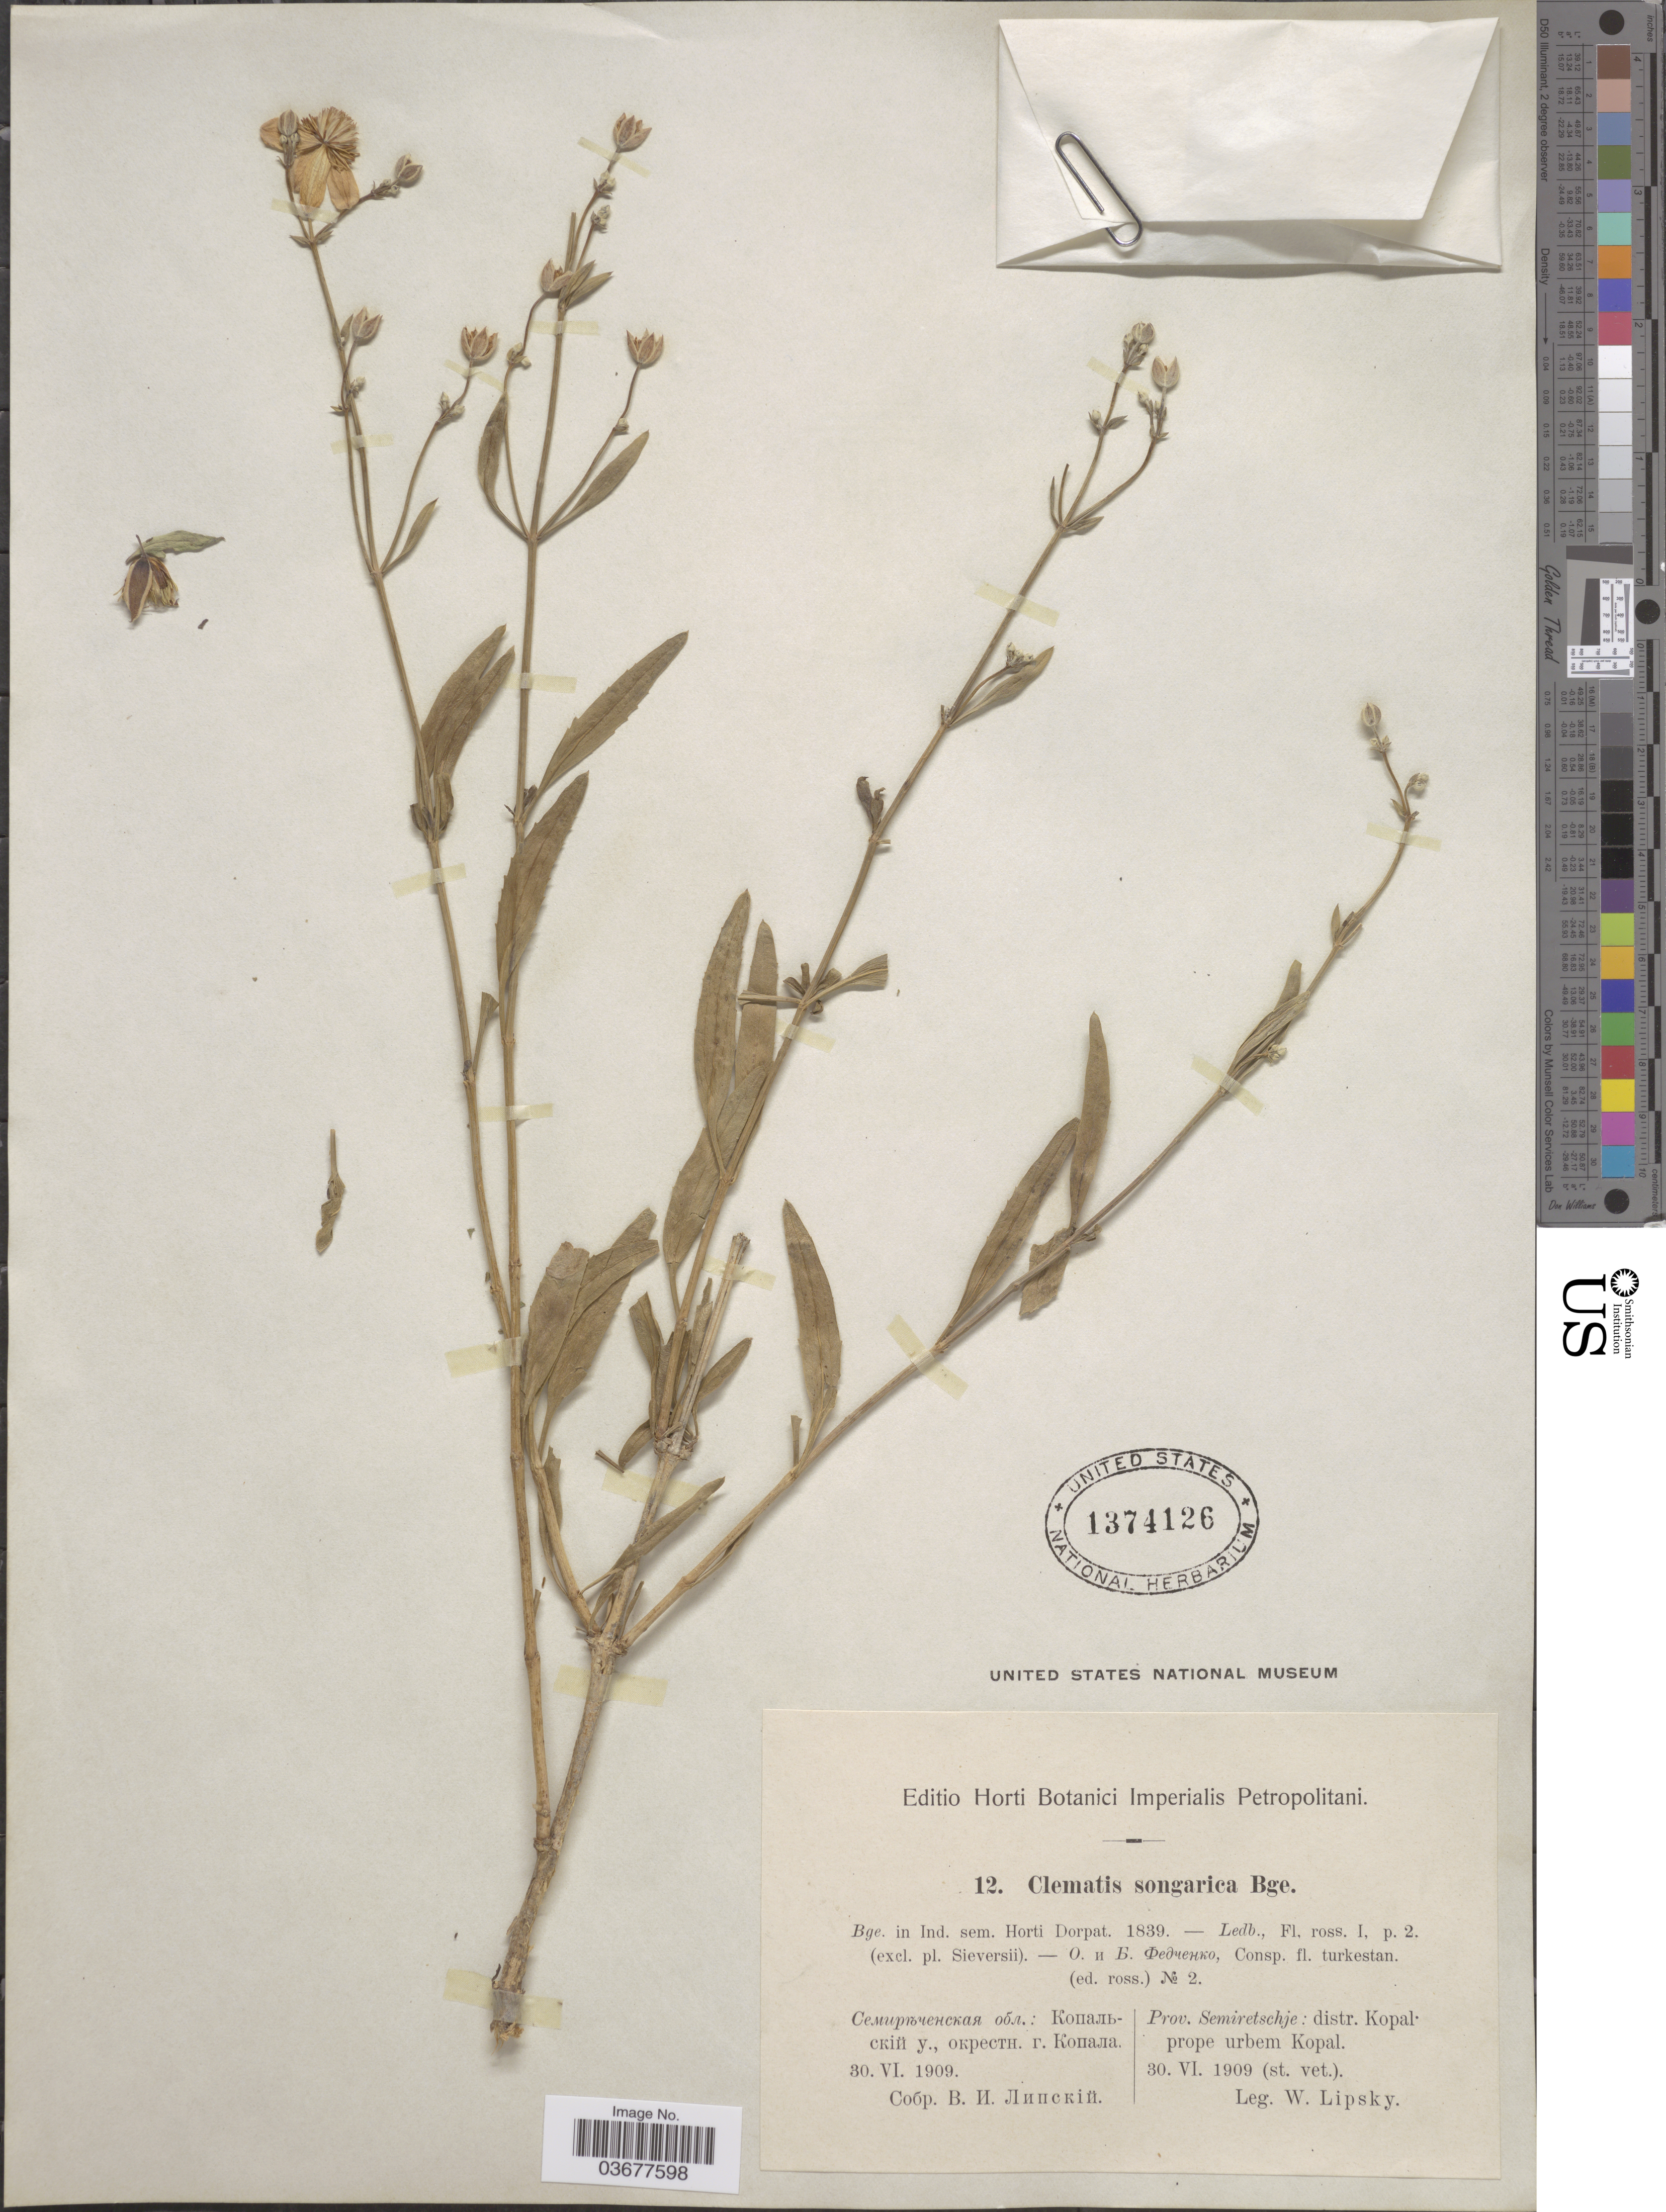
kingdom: Plantae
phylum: Tracheophyta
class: Magnoliopsida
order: Ranunculales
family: Ranunculaceae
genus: Clematis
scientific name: Clematis songarica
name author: Siev. & Steud.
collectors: W. Lipsky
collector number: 12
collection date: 1909-06-30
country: Kazakhstan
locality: Prov. Semiretschje: distr. Kopal prope urbem Kopal.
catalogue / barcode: US 1374126